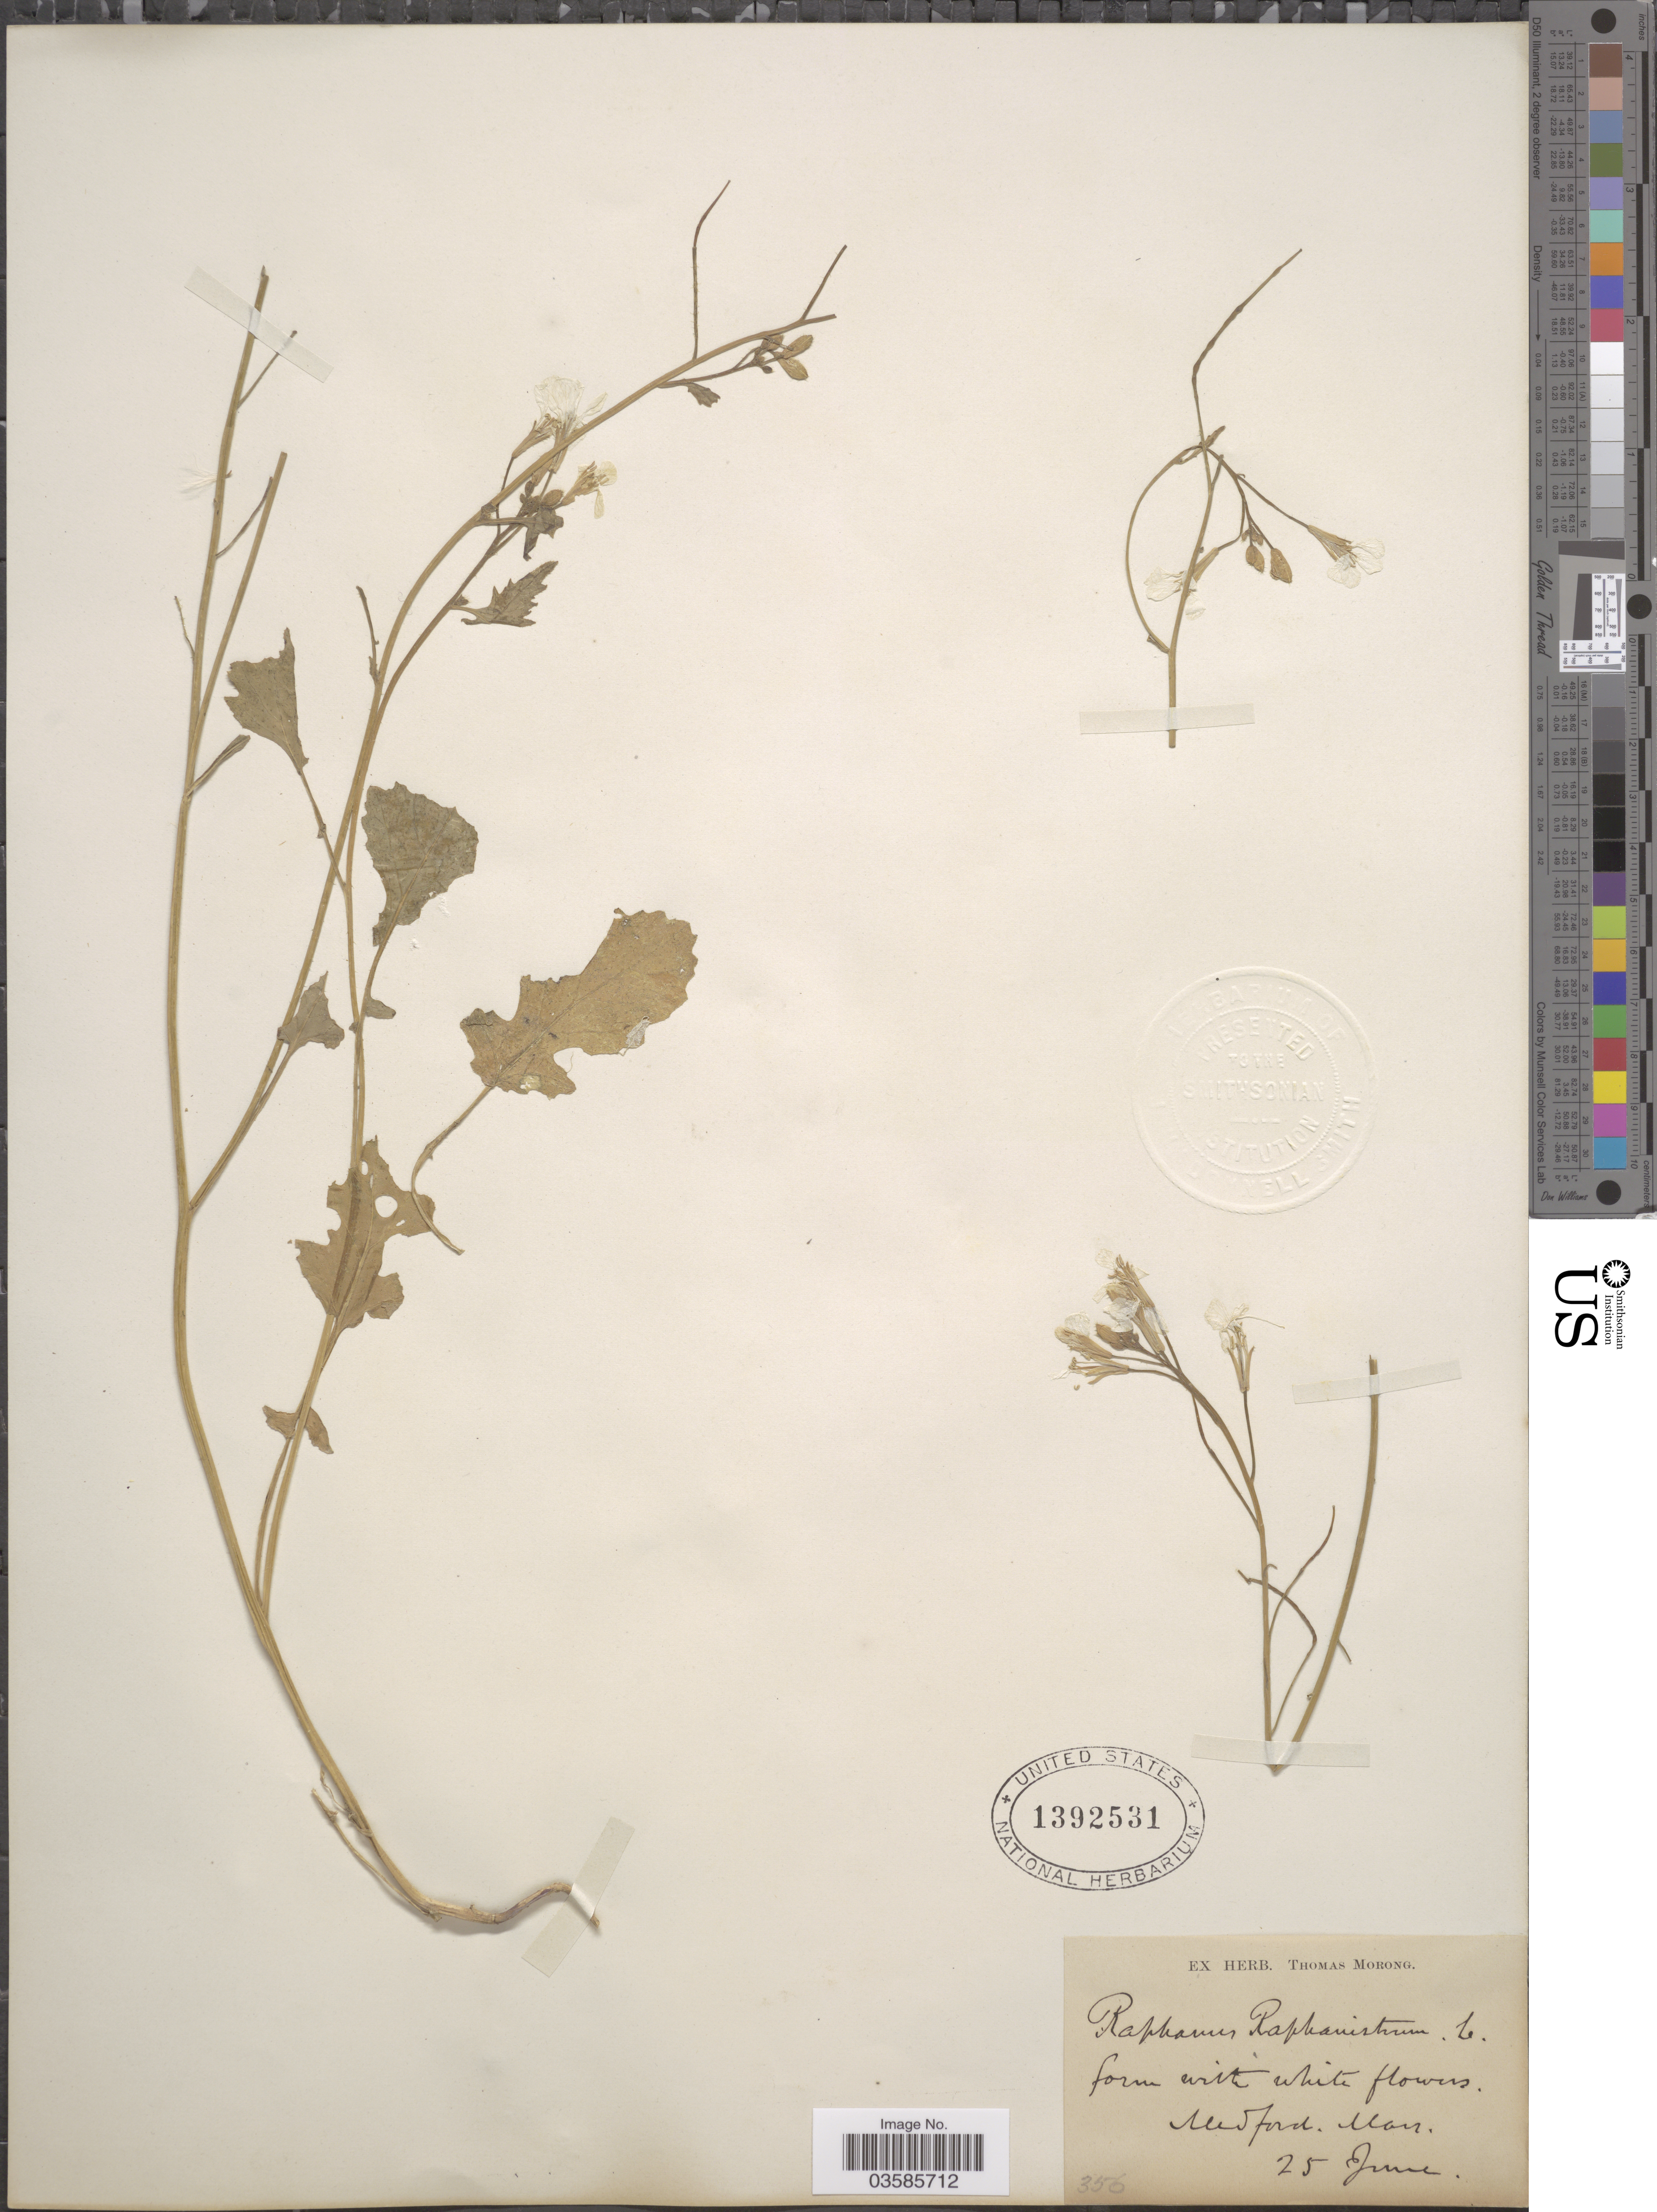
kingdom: Plantae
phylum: Tracheophyta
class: Magnoliopsida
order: Brassicales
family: Brassicaceae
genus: Raphanus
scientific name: Raphanus raphanistrum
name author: L.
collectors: ex Herb. T. Morong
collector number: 356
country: United States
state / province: Massachusetts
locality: Newford, Mass.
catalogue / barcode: US 1392531